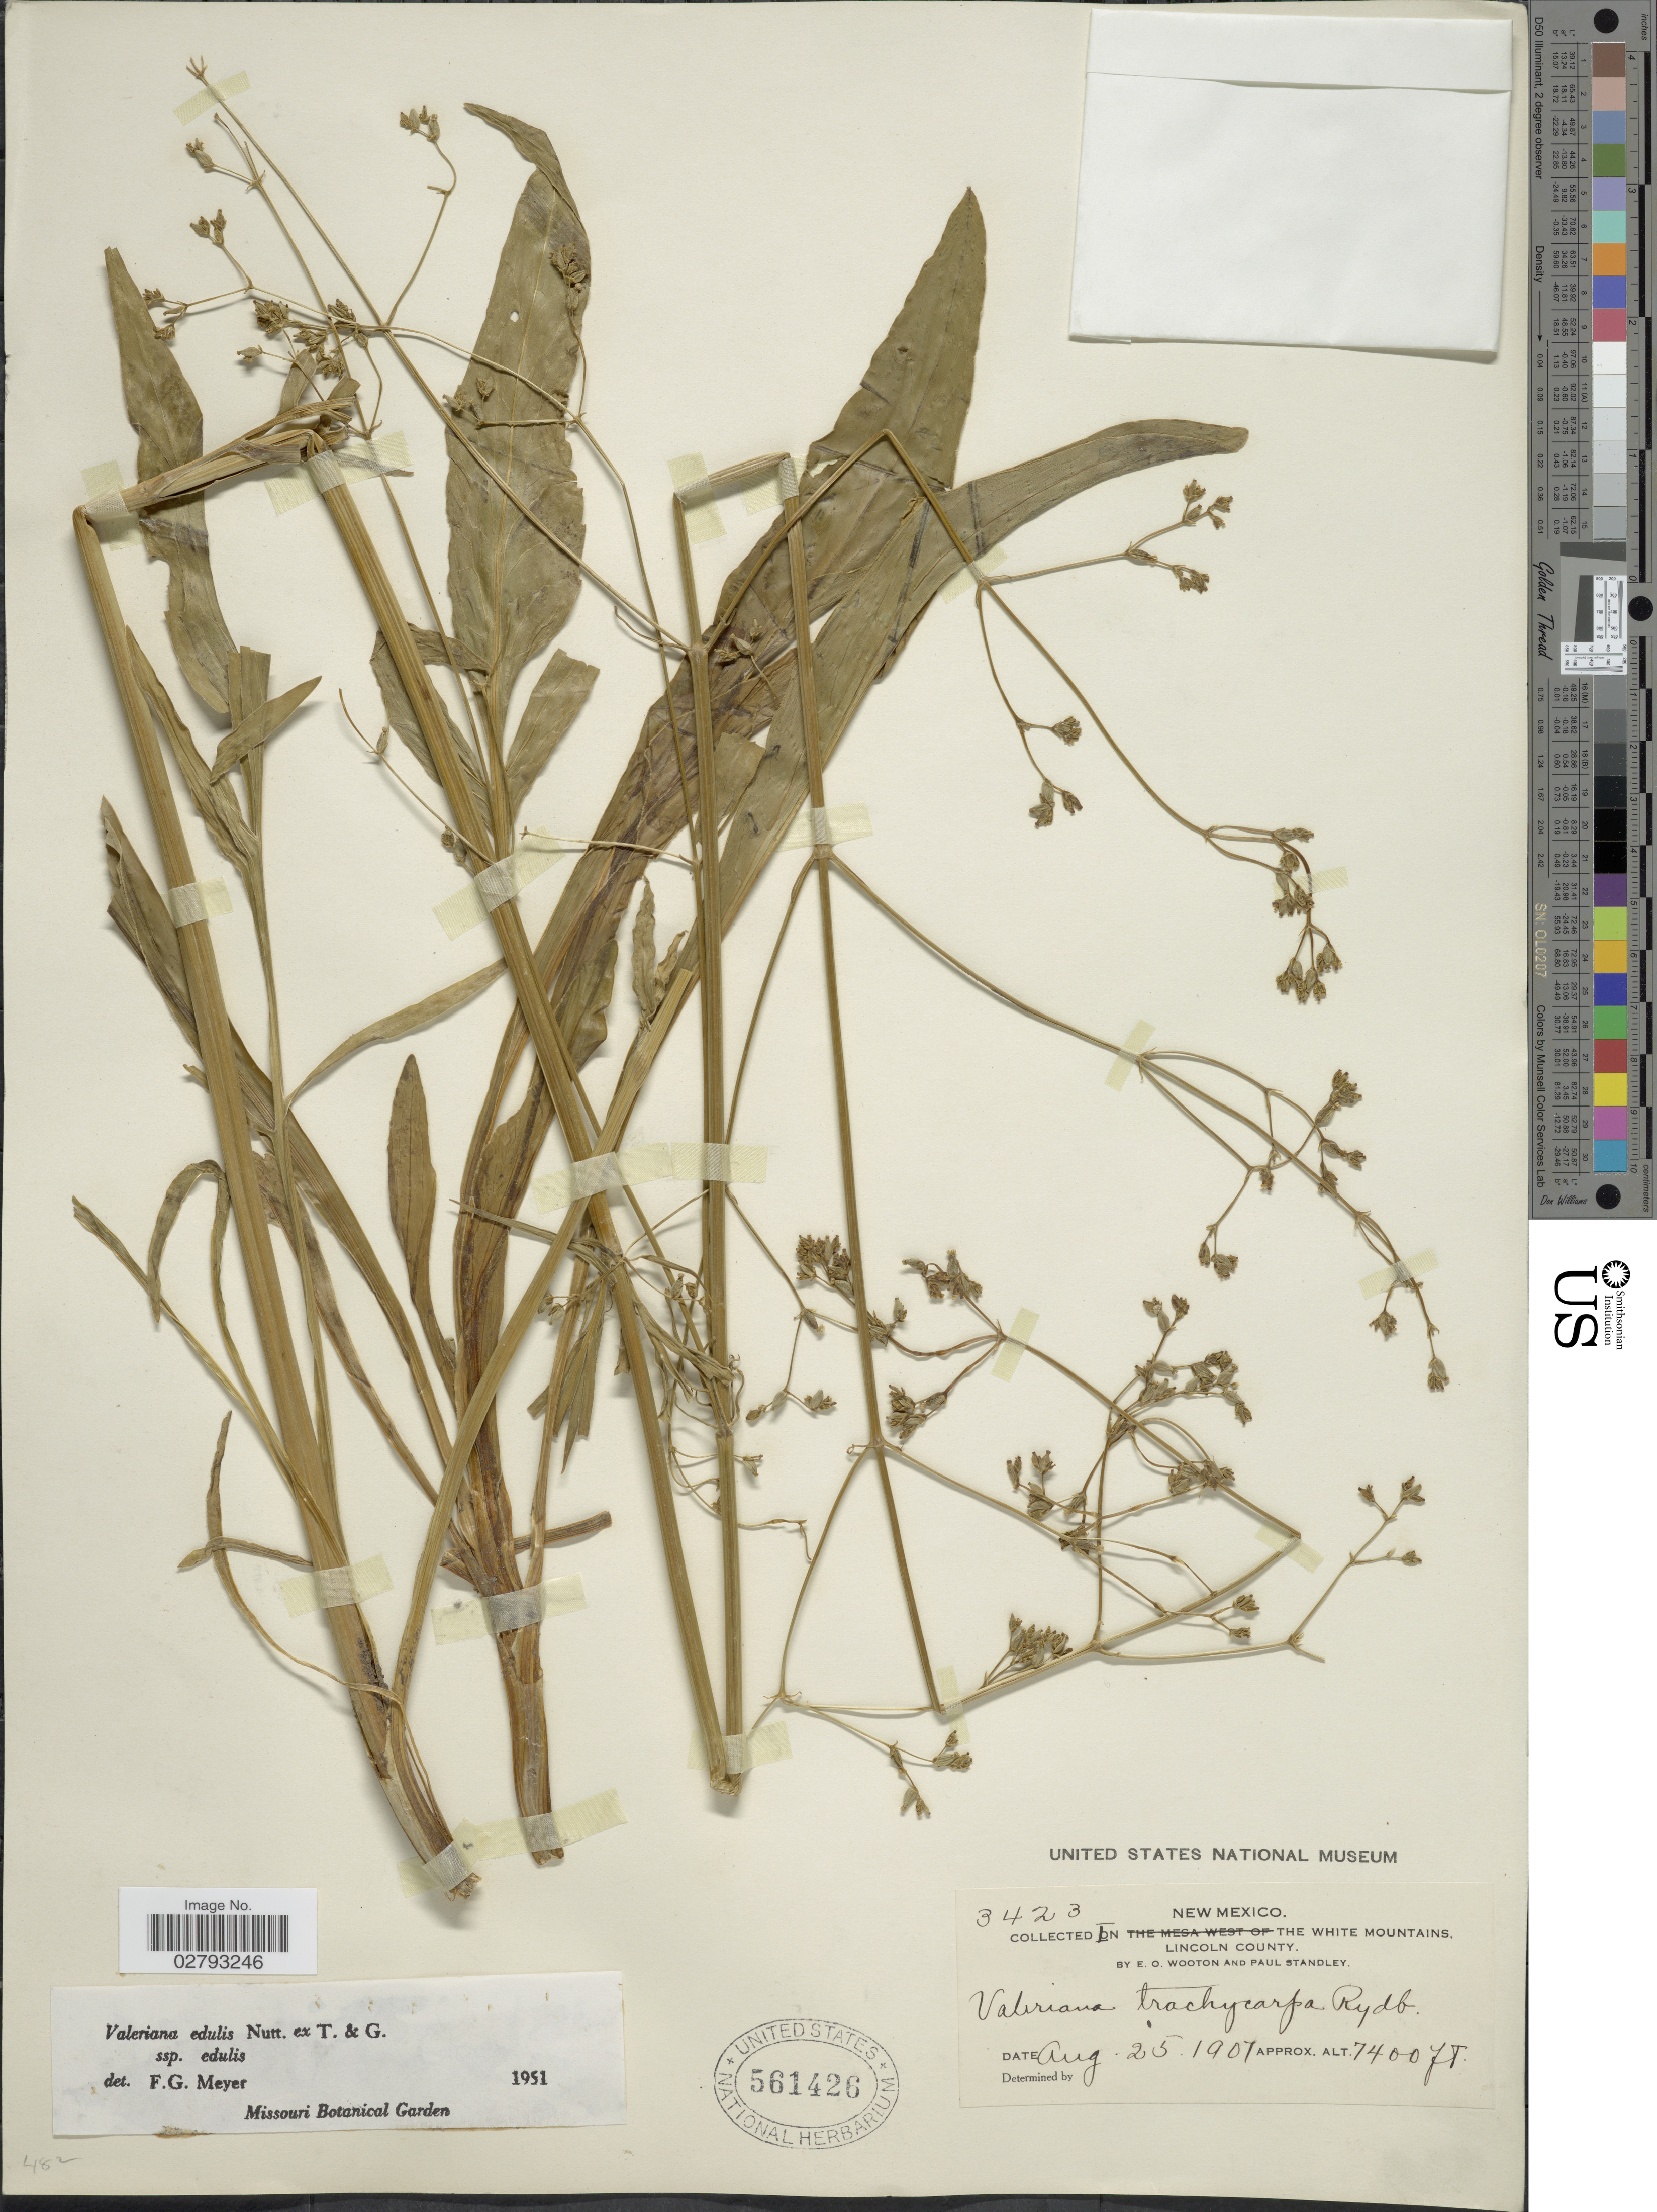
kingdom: Plantae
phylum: Tracheophyta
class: Magnoliopsida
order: Dipsacales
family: Caprifoliaceae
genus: Valeriana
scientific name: Valeriana edulis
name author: Nutt.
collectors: E. O. Wooton & P. C. Standley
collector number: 3423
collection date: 1907-08-25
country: United States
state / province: New Mexico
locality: In the White Mountains, Lincoln County.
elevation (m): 2256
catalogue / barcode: US 561426